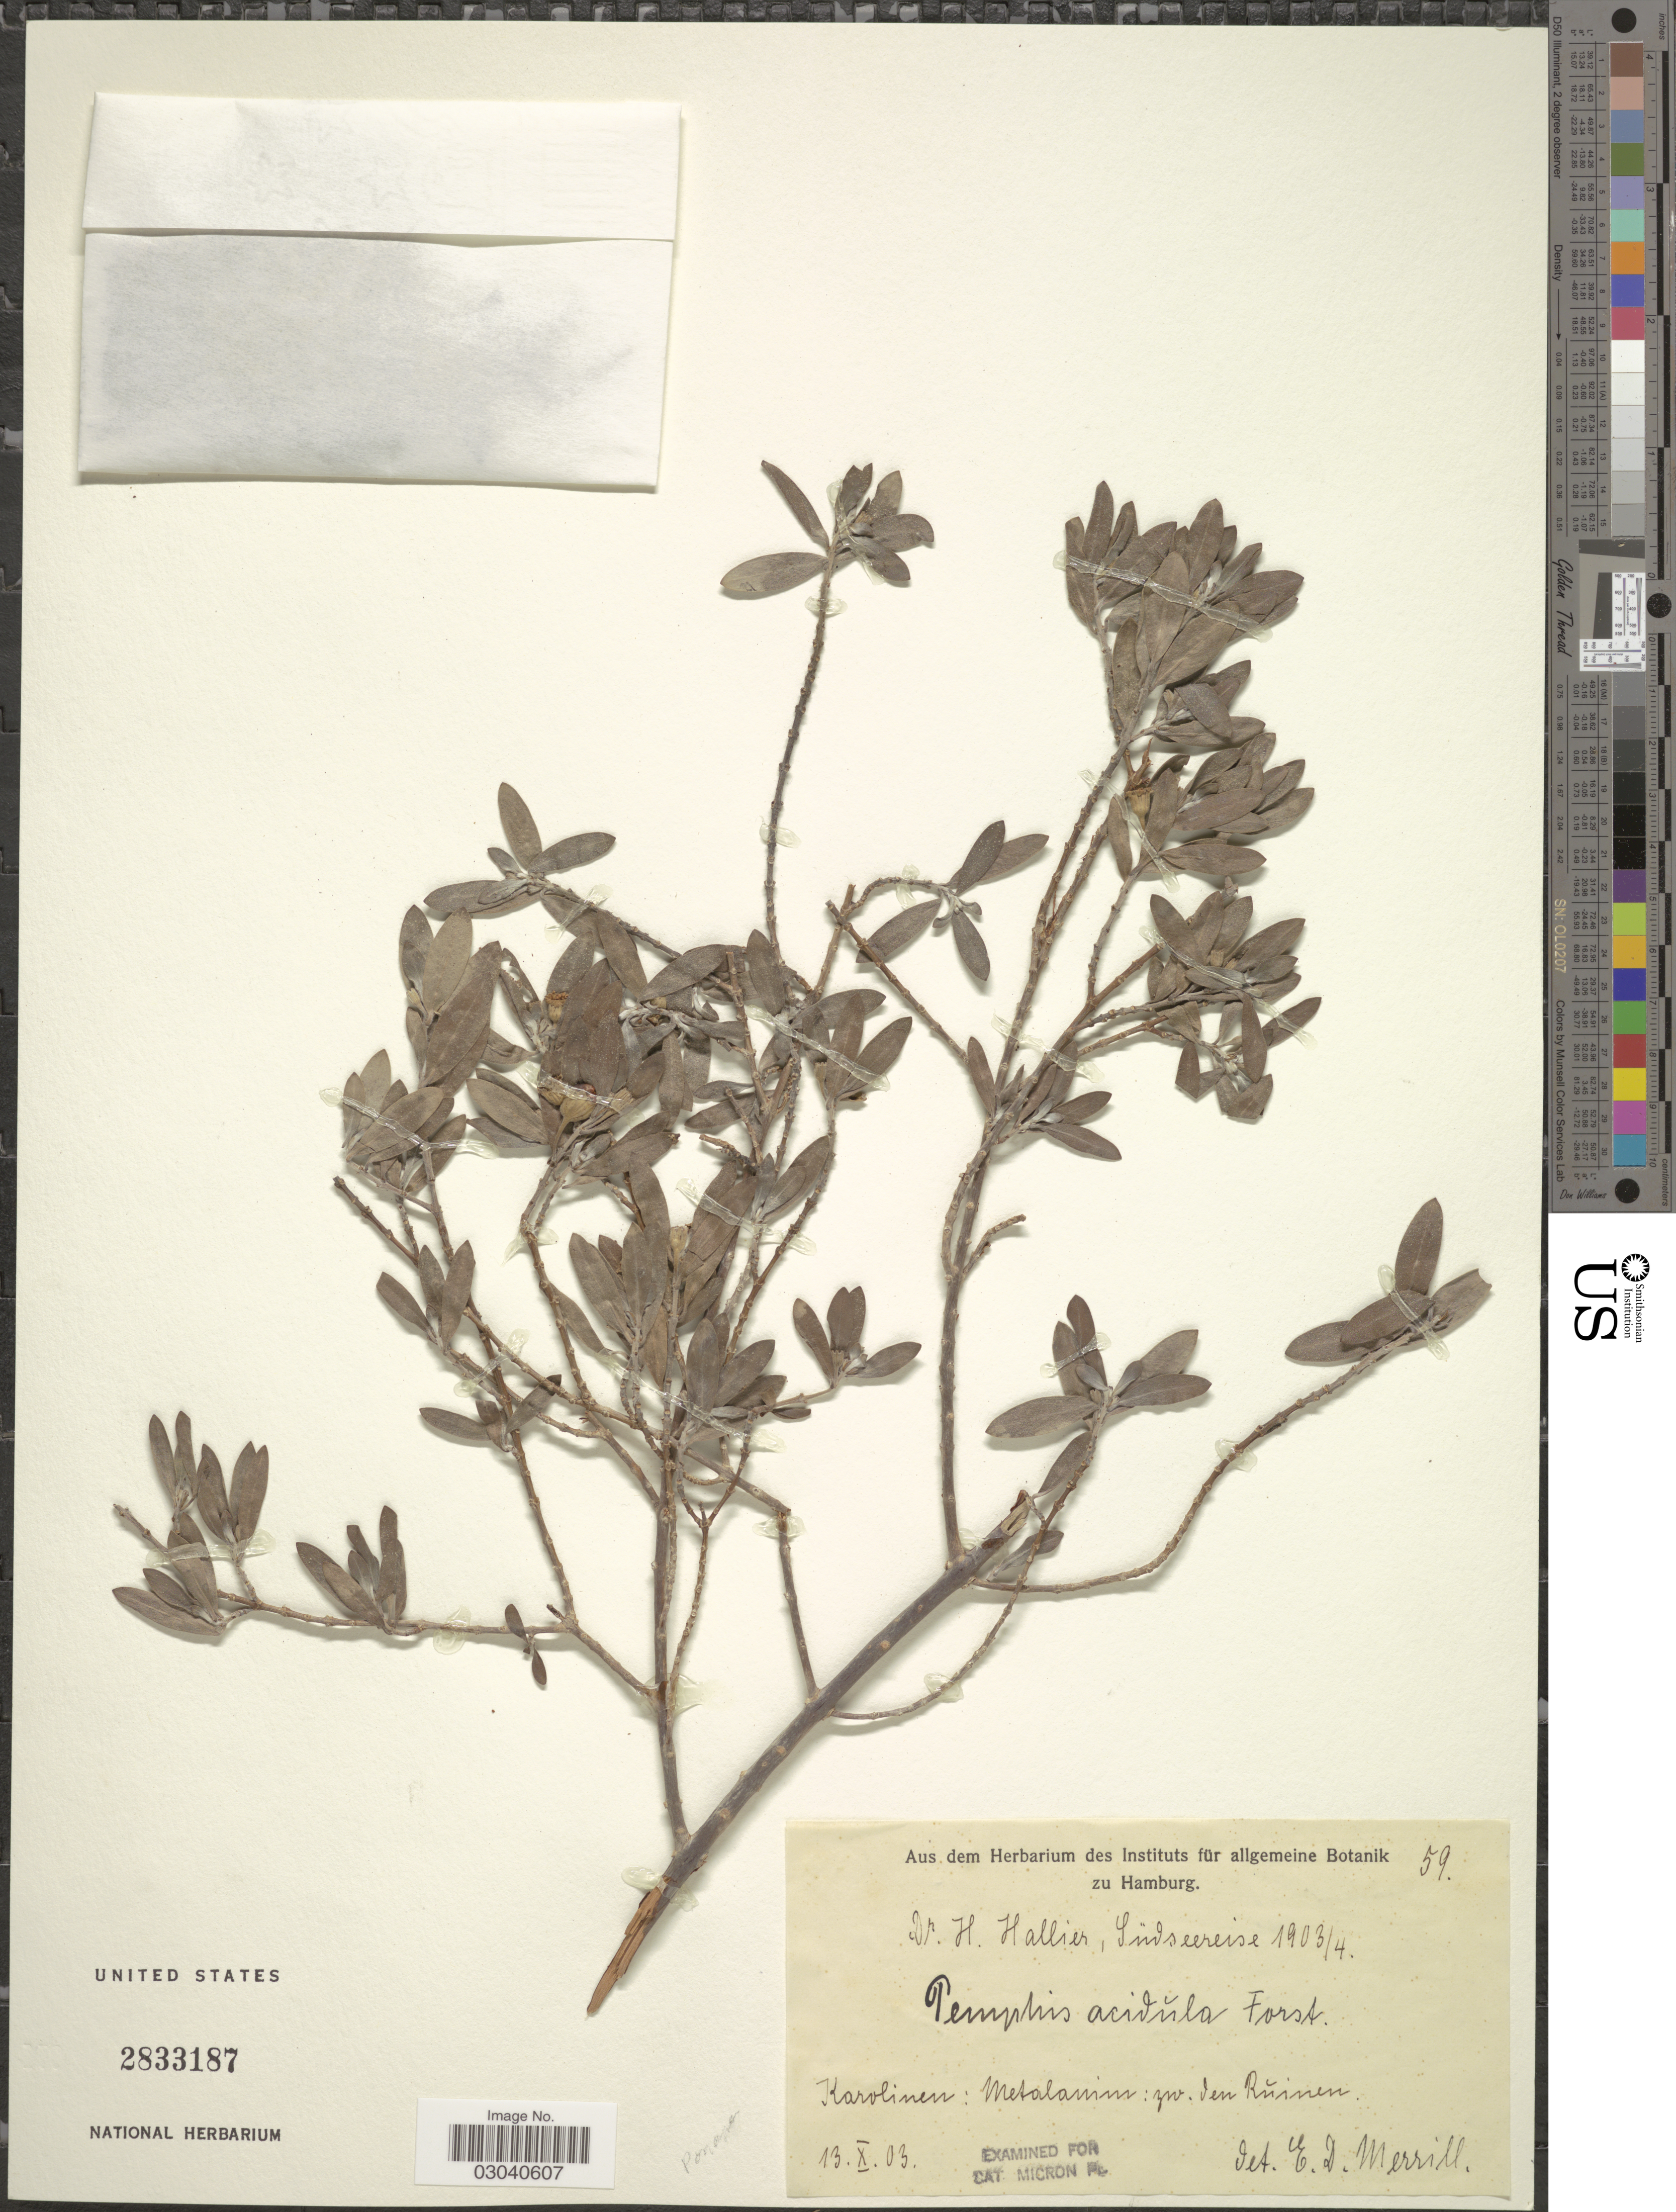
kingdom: Plantae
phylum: Tracheophyta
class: Magnoliopsida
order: Myrtales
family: Lythraceae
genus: Pemphis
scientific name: Pemphis acidula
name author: J.R. Forst. & G. Forst.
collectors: H. G. Hallier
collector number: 59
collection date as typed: Transcribed d/m/y: 13/10/3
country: Micronesia, Federated States of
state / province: Pohnpei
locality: Karolinen: Metalanim: zw. den Rúinen.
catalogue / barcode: US 2833187